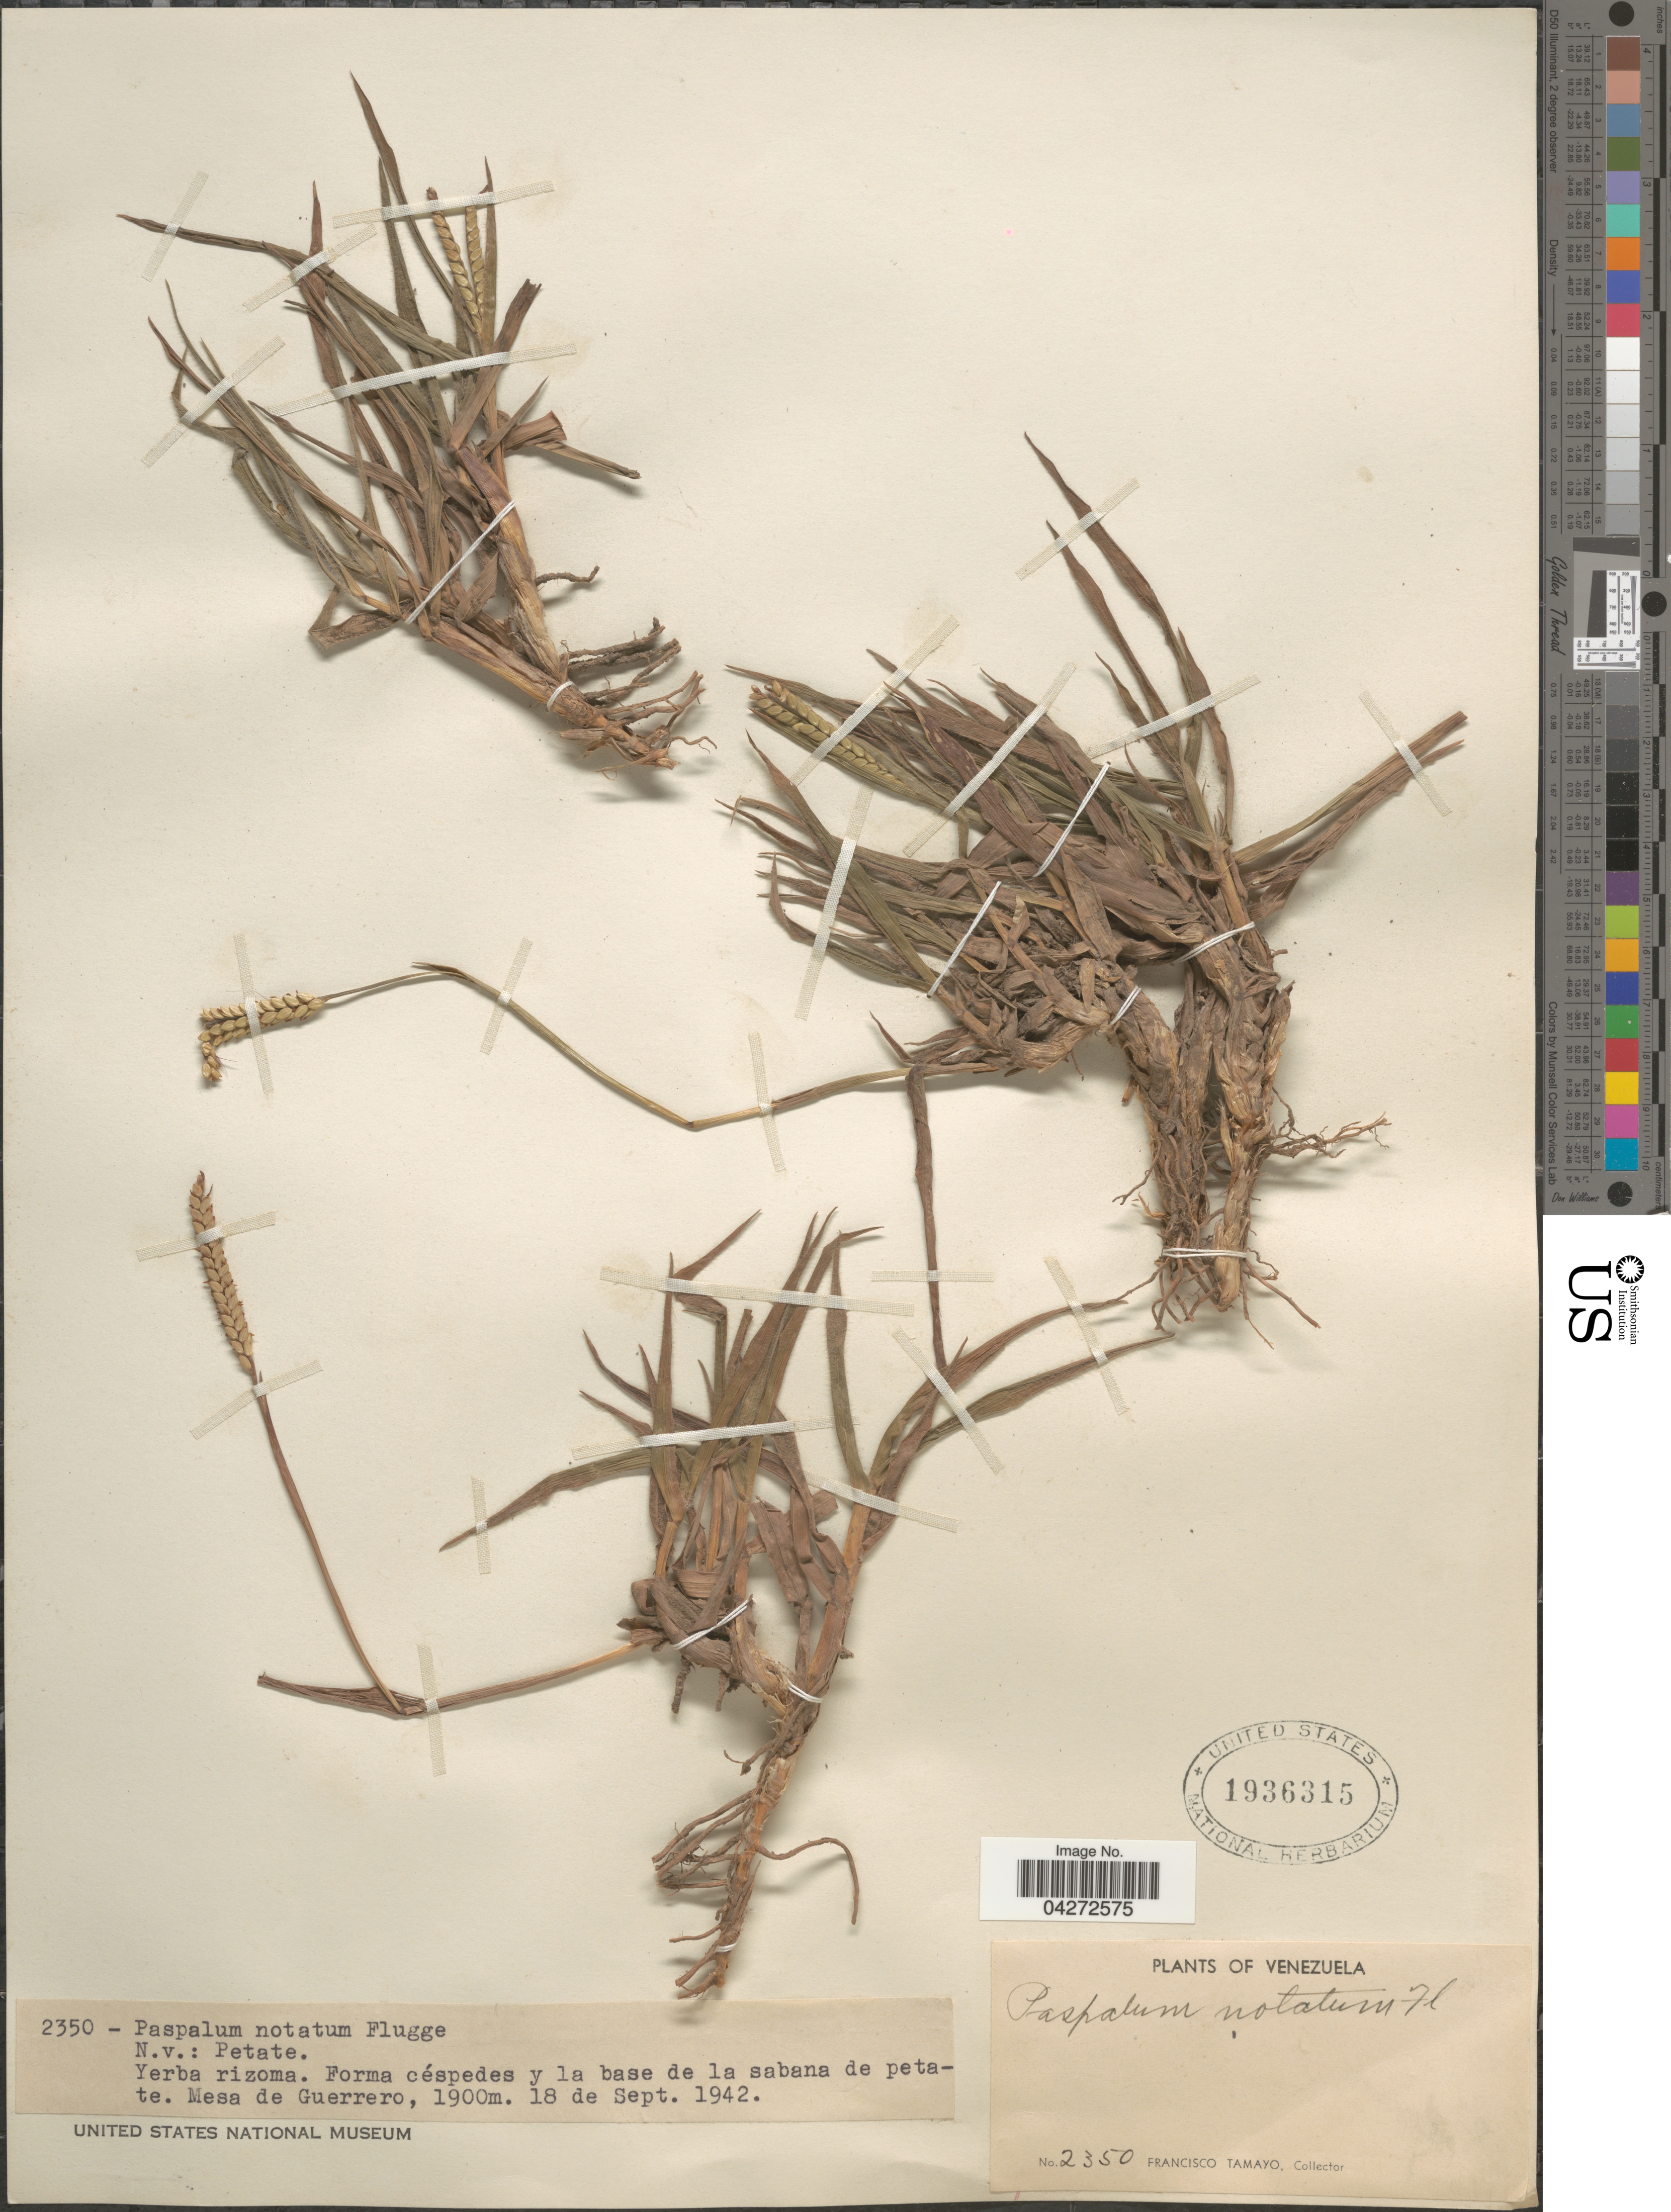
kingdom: Plantae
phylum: Tracheophyta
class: Liliopsida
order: Poales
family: Poaceae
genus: Paspalum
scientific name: Paspalum notatum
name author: Flüggé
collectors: F. Tamayo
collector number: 2350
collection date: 1942-09-18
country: Venezuela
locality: N.v.: Petate. Yerba rizoma. Forma céspedes y la base de la sabana de petate. Mesa de Guerrero.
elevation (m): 1900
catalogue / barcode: US 1936315